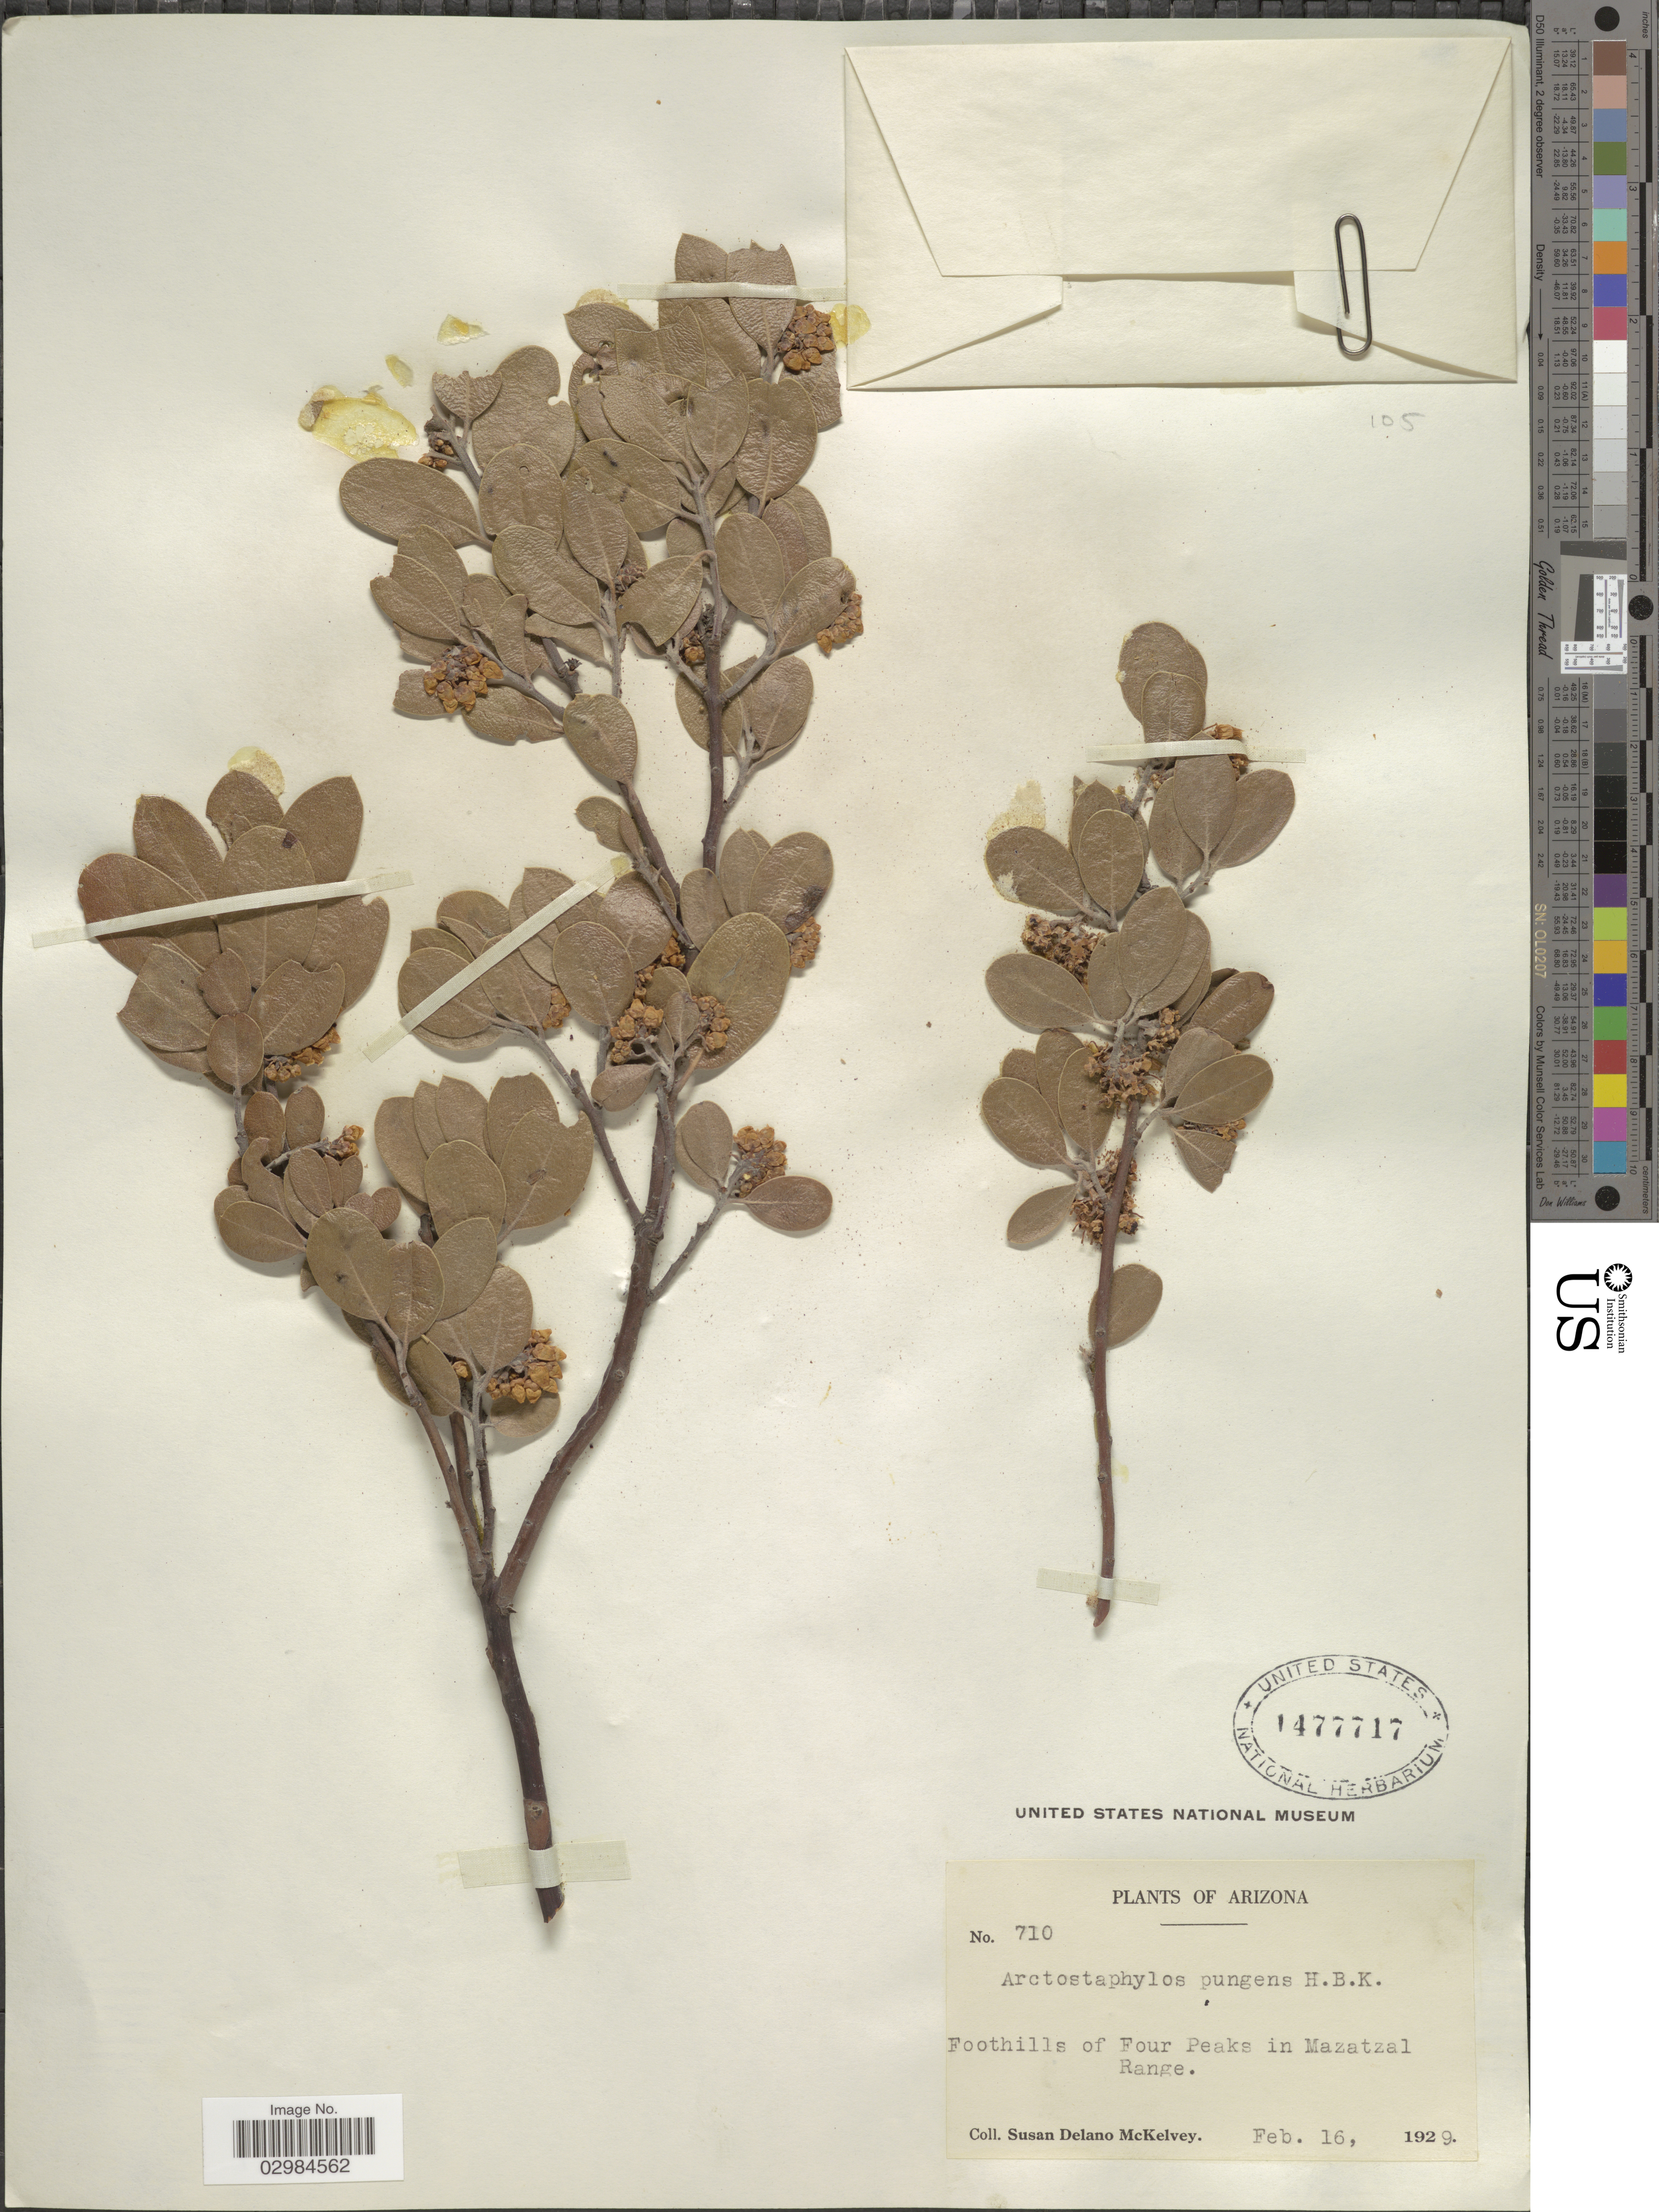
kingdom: Plantae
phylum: Tracheophyta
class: Magnoliopsida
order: Ericales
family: Ericaceae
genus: Arctostaphylos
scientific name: Arctostaphylos pungens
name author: Kunth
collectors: S. A. McKelvey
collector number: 710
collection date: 1929-02-16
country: United States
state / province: Arizona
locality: Foothills of Four Peaks in Mazatzal Range.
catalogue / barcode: US 1477717